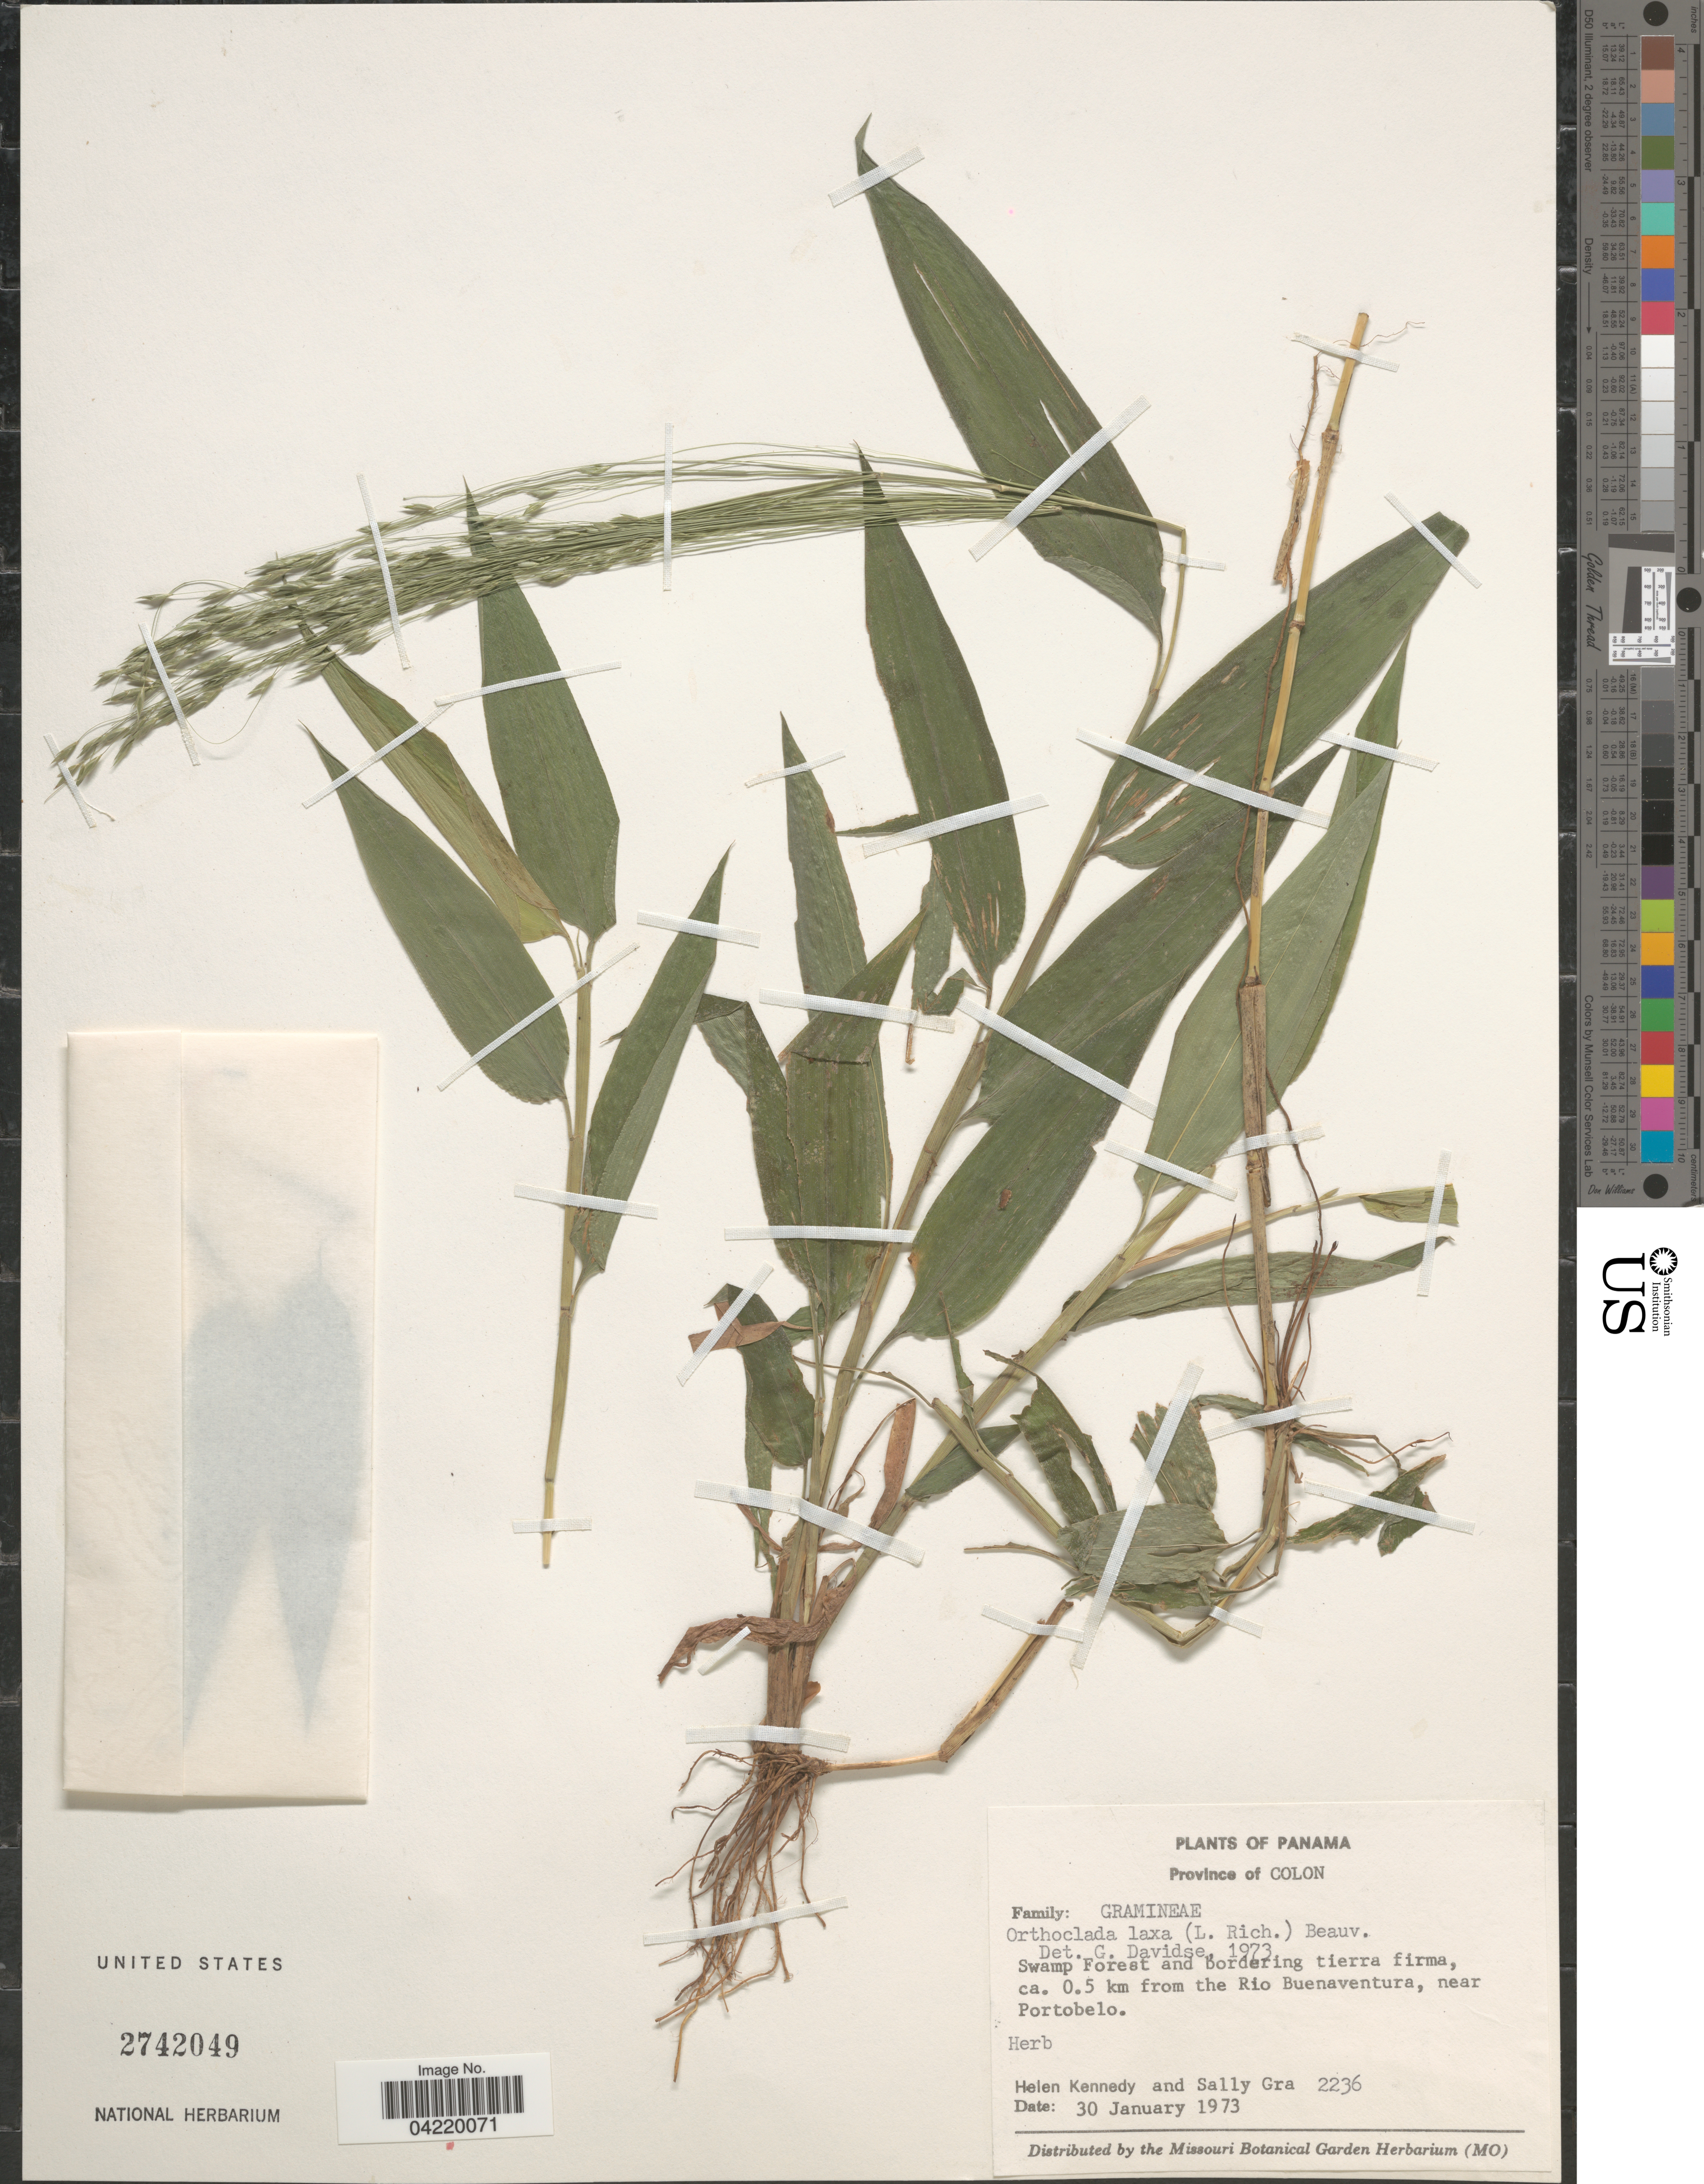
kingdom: Plantae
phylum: Tracheophyta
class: Liliopsida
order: Poales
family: Poaceae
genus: Orthoclada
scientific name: Orthoclada laxa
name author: P. Beauv.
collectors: H. Kennedy & S. Gra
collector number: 2236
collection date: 1973-01-30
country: Panama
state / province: Colón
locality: Swamp Forest and bordering tierra firma, ca. 0.5 km from the Rio Buenaventura, near Portobelo.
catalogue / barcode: US 2742049